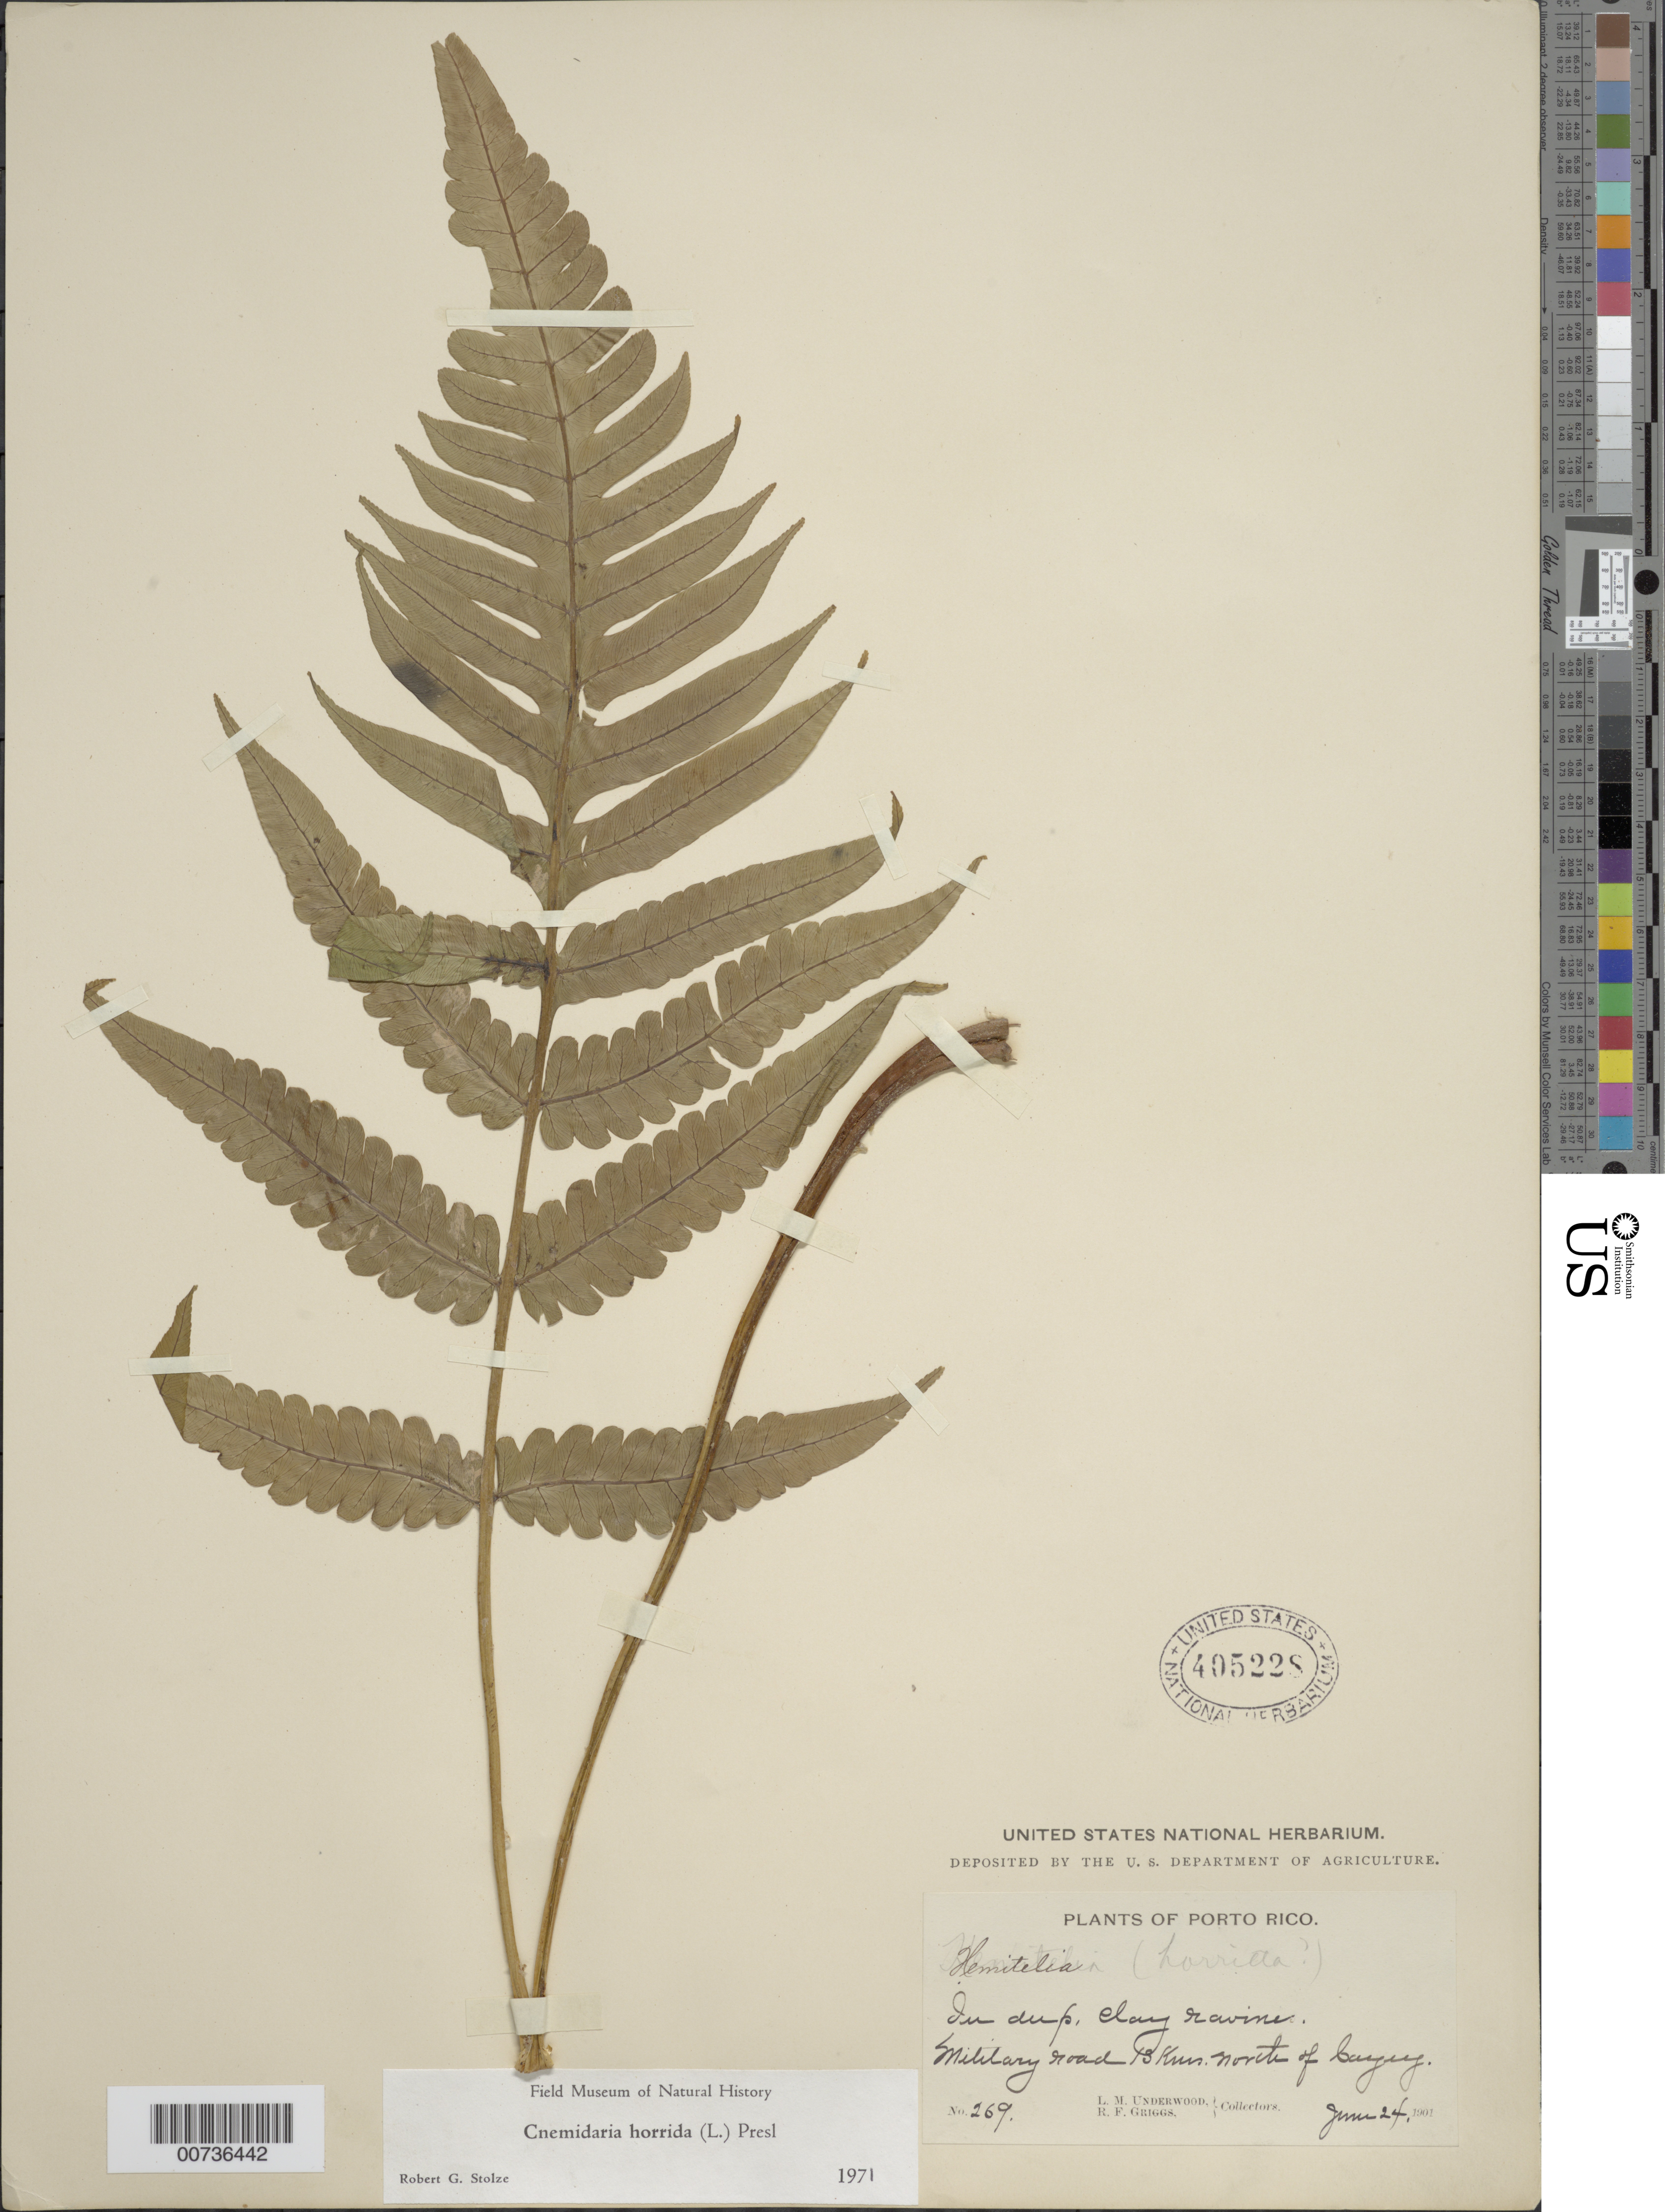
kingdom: Plantae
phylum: Tracheophyta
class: Polypodiopsida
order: Cyatheales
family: Cyatheaceae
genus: Cyathea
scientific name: Cyathea horrida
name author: (L.) Sm.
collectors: L. M. Underwood & R. F. Griggs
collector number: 269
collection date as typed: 24 Jun 1901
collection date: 1901-06-24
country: Puerto Rico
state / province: Cayey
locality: Military road 13km north of Cayey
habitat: In deep, clay ravine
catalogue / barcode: US 405228